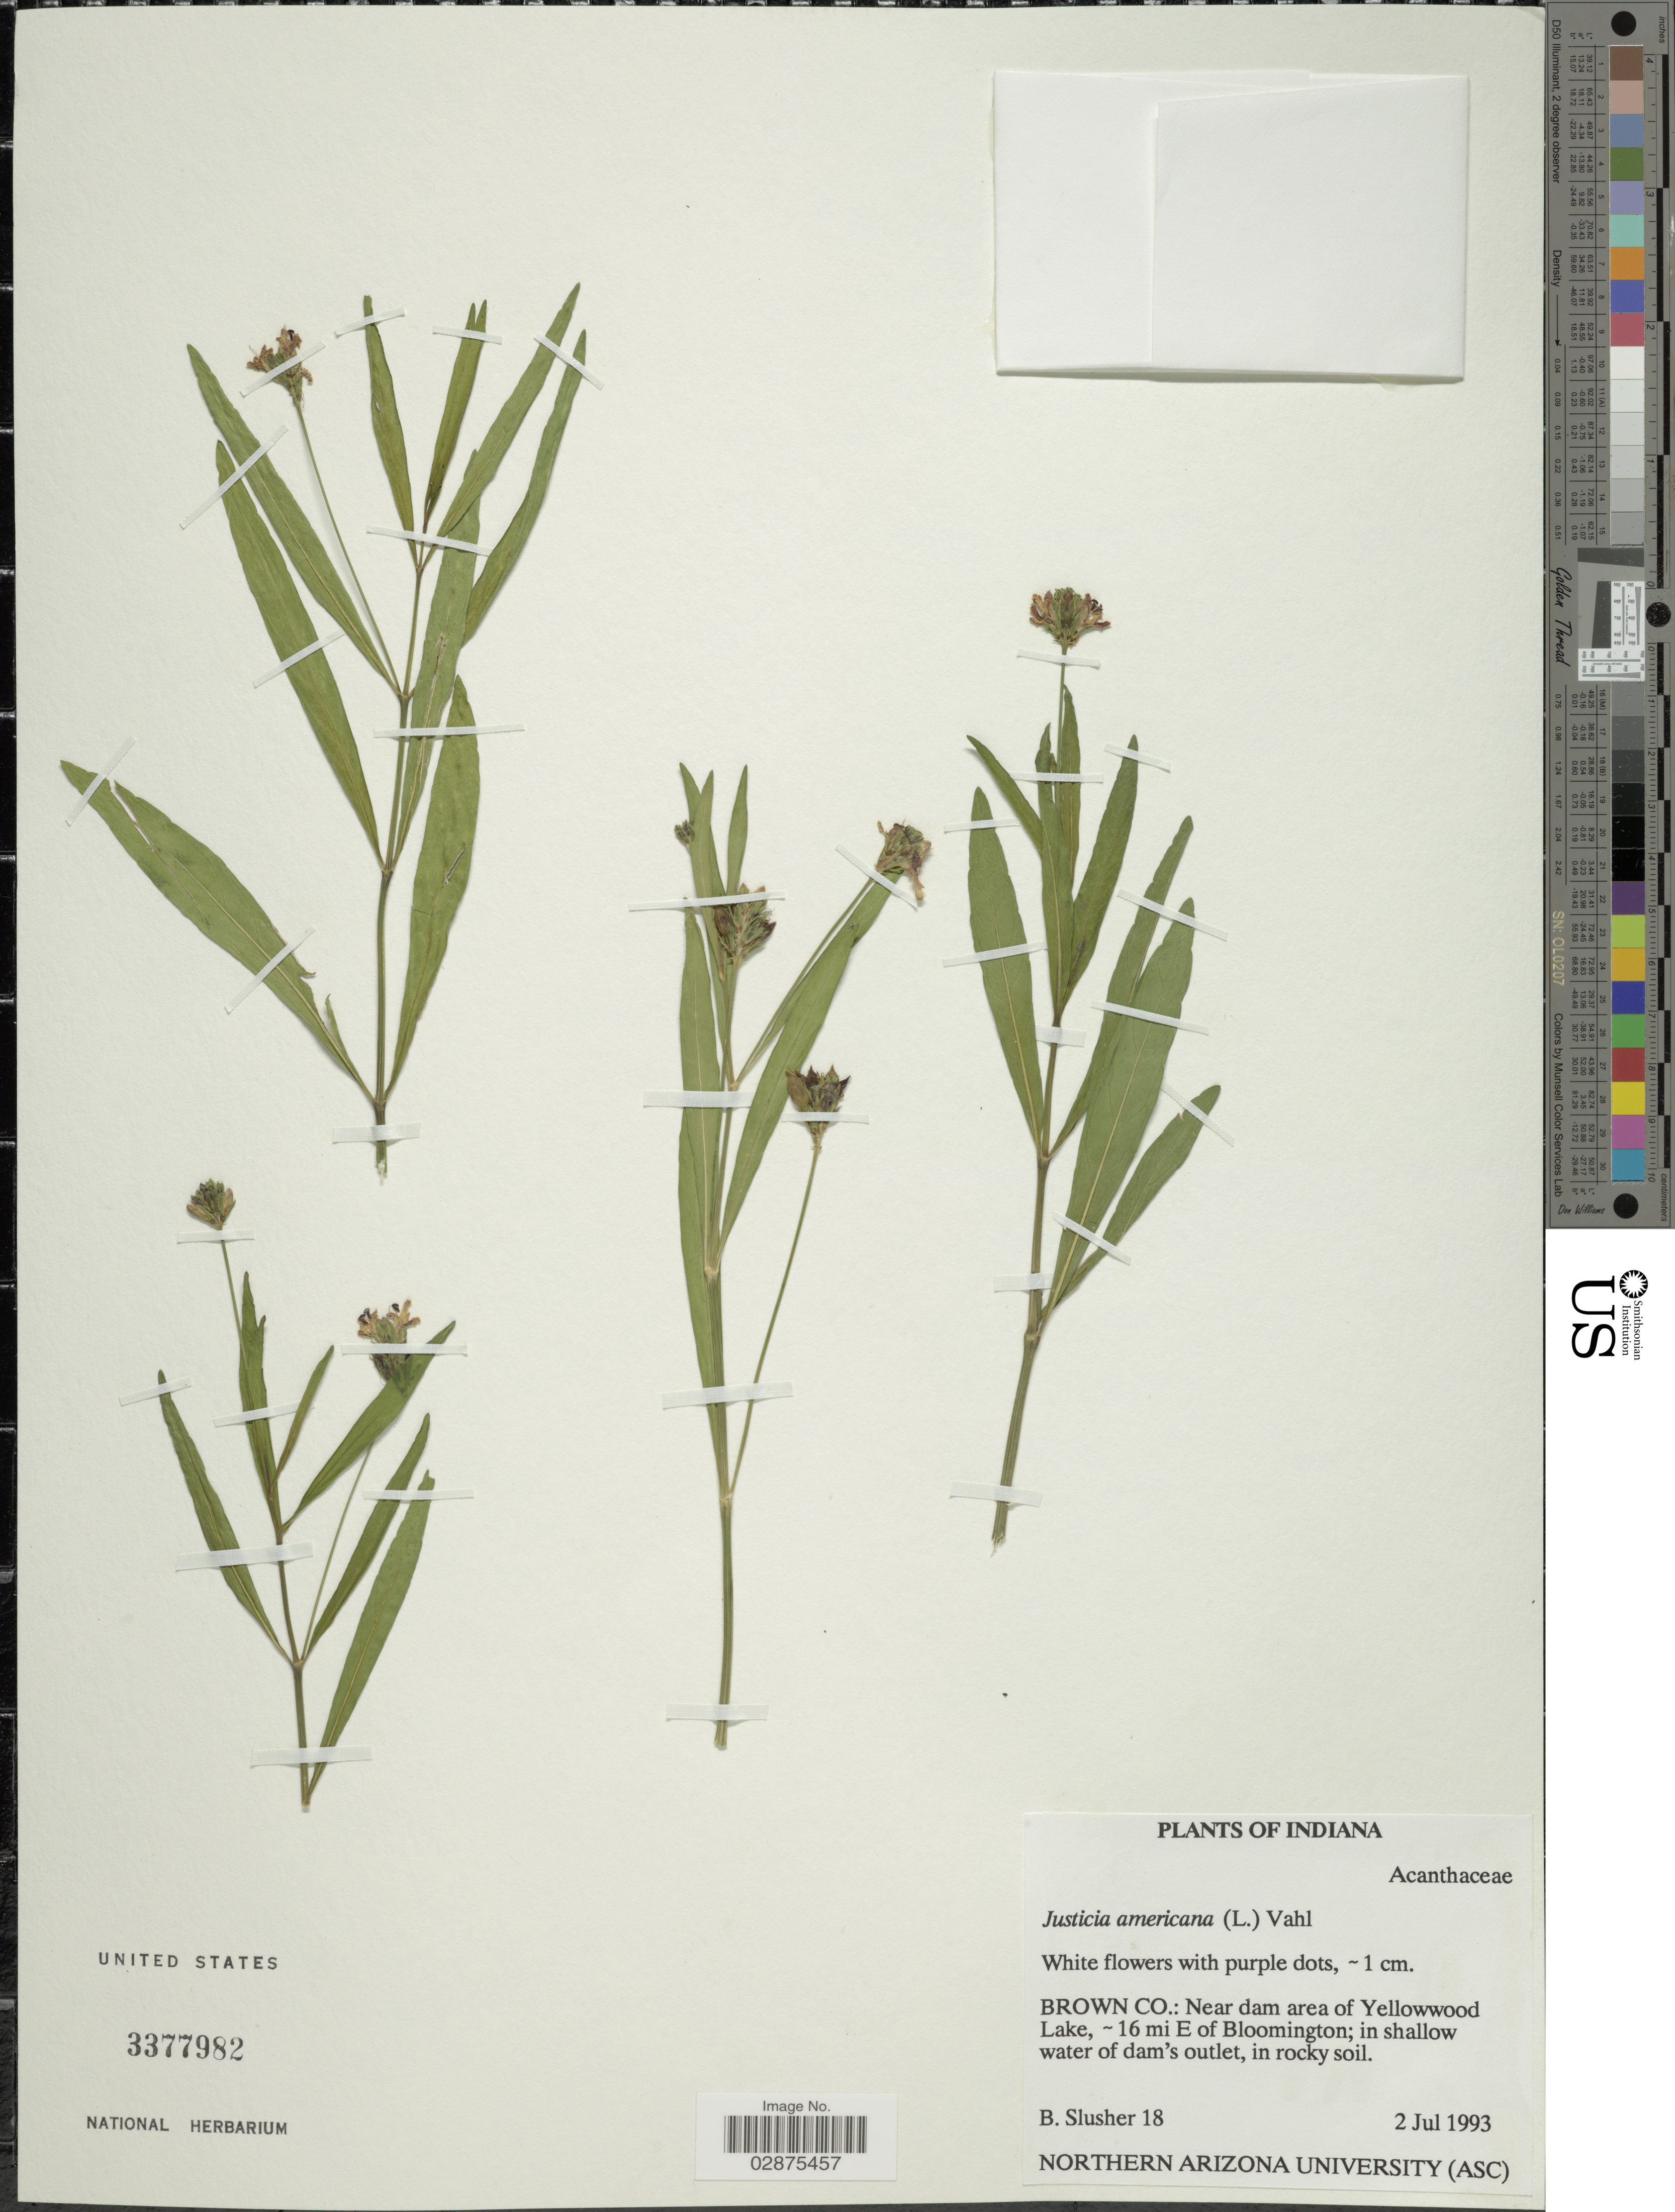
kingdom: Plantae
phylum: Tracheophyta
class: Magnoliopsida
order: Lamiales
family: Acanthaceae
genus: Justicia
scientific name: Justicia americana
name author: (L.) Vahl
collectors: B. Slusher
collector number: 18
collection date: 1993-07-02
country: United States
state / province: Indiana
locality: Brown Co.: Near dam area of Yellowwood Lake, ~ 16 mi E of Bloomington.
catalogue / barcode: US 3377982